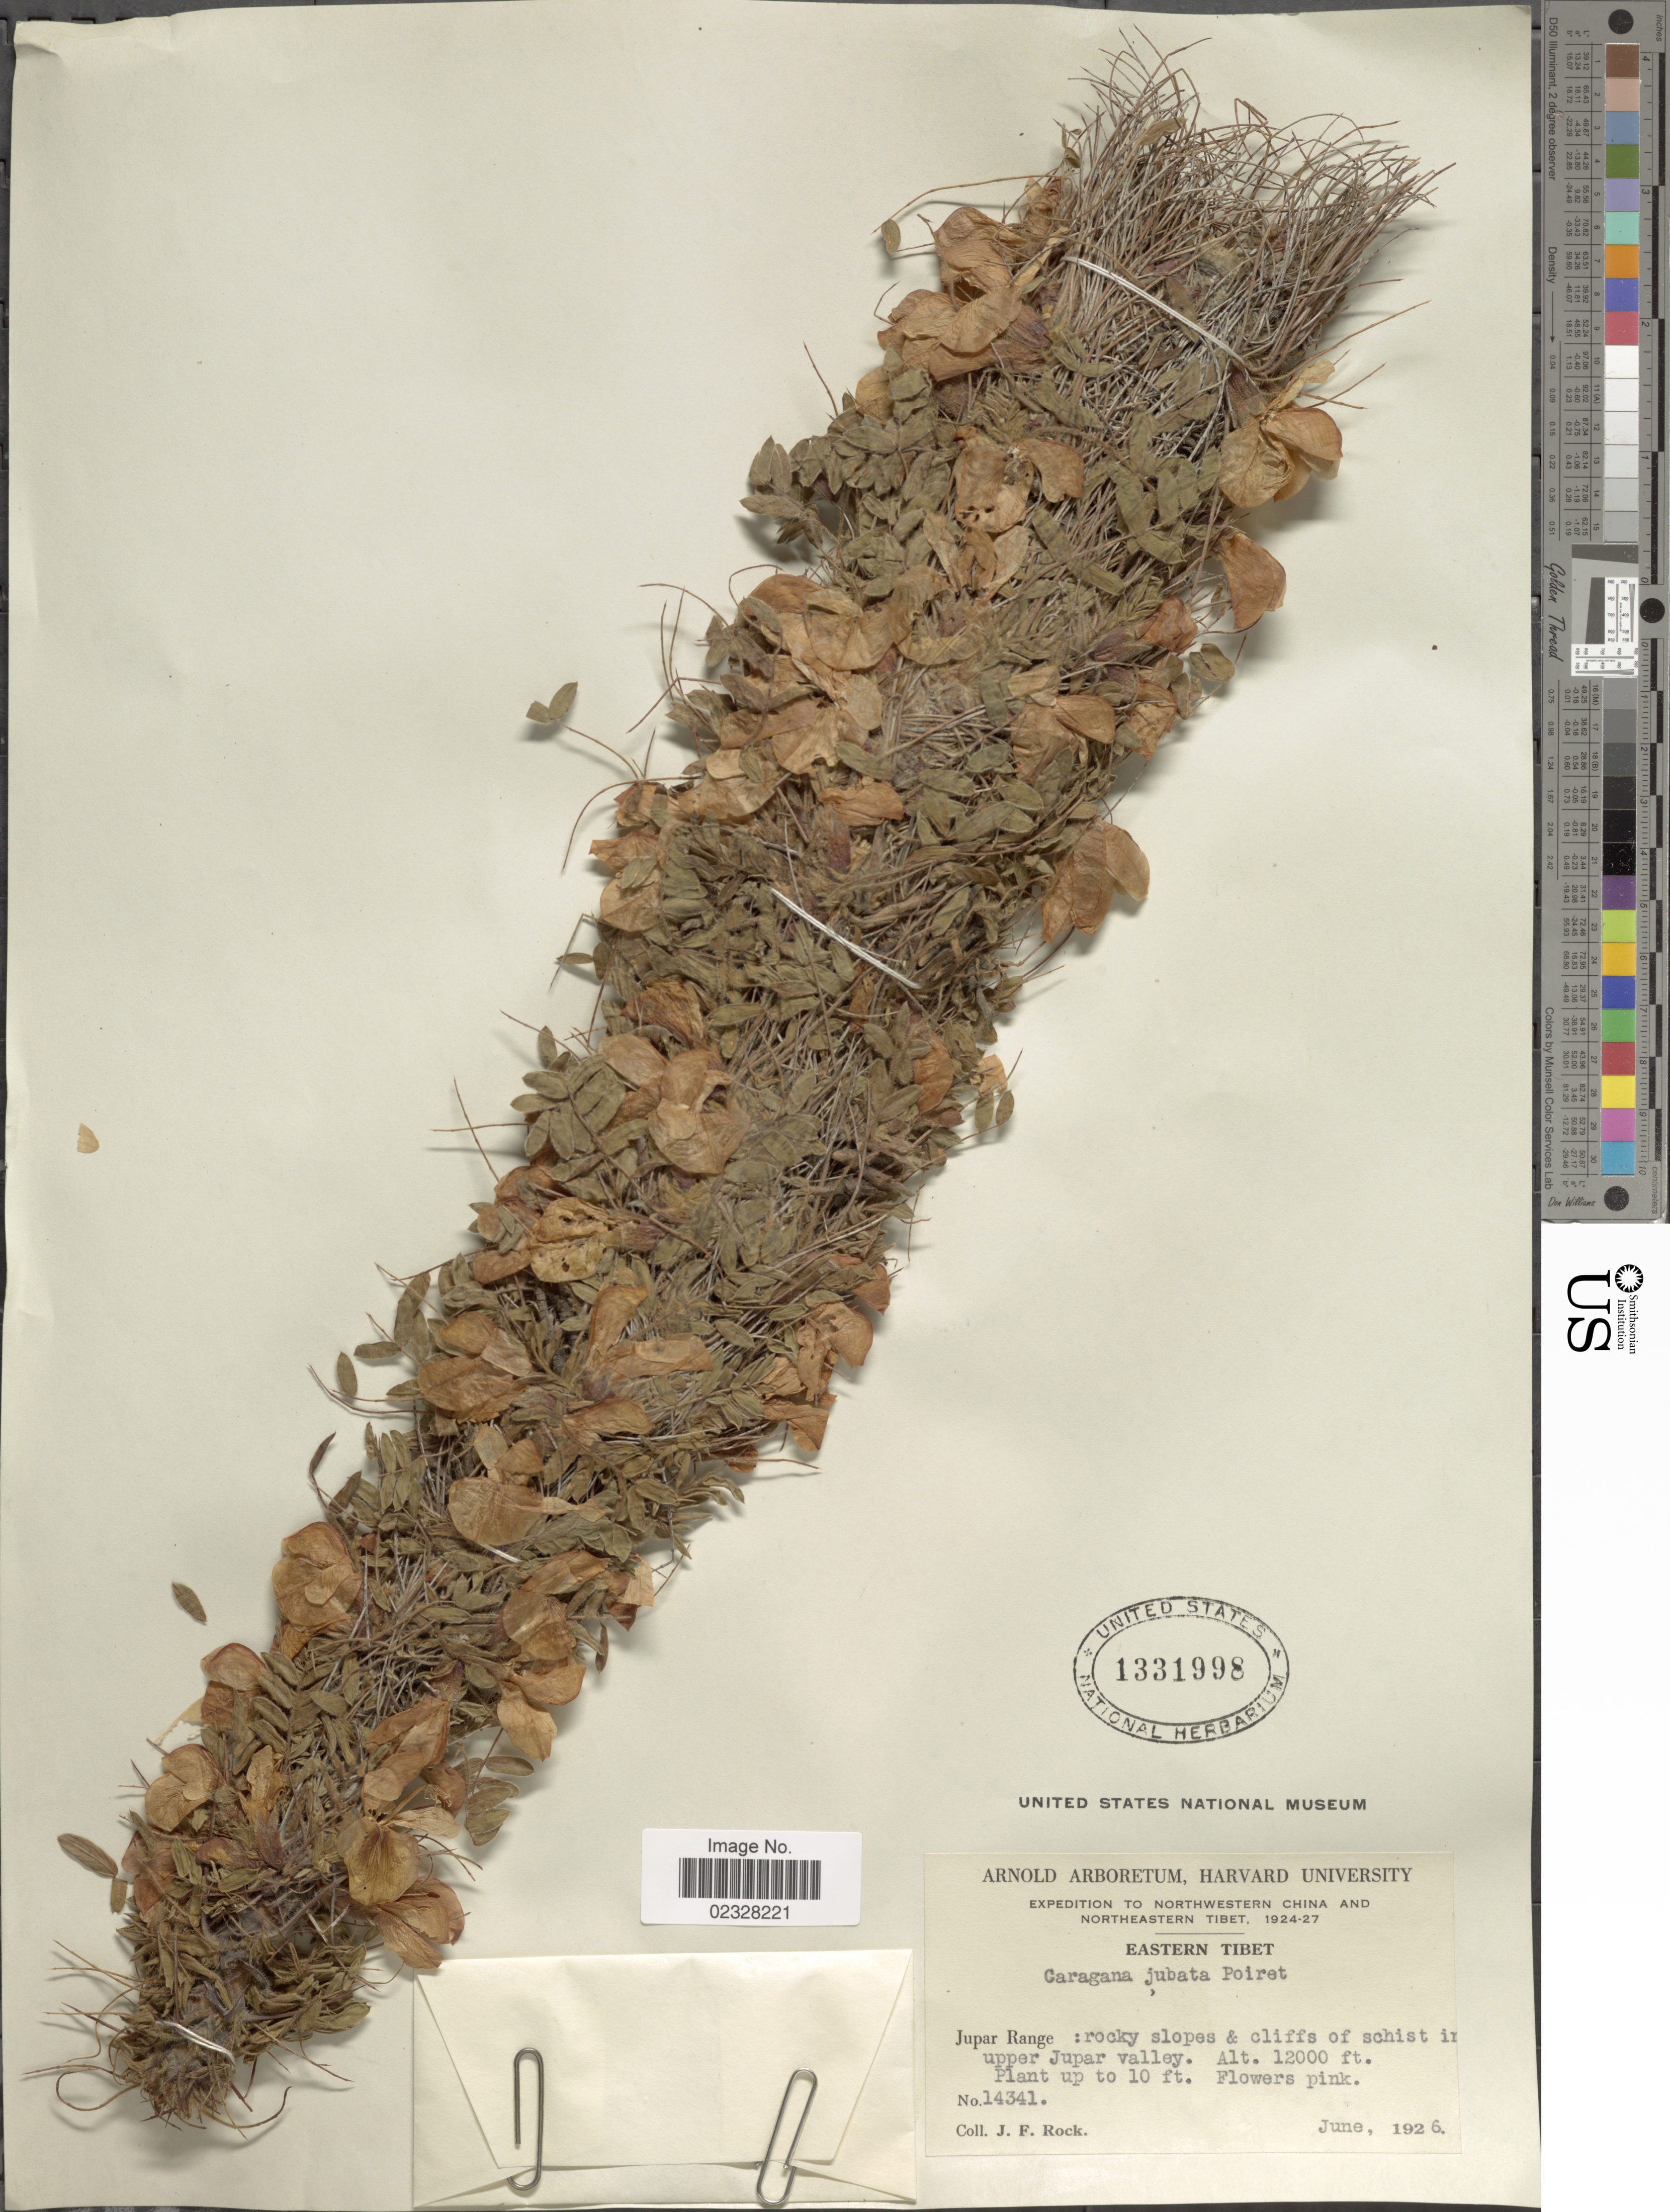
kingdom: Plantae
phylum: Tracheophyta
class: Magnoliopsida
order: Fabales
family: Fabaceae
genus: Caragana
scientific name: Caragana jubata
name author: Poir.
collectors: J. Rock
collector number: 14341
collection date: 1926-06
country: China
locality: Eastern Tibet, Jupar Range: rocky slopes & cliffs of schist in upper Jupar valley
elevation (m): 3658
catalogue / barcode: US 1331998